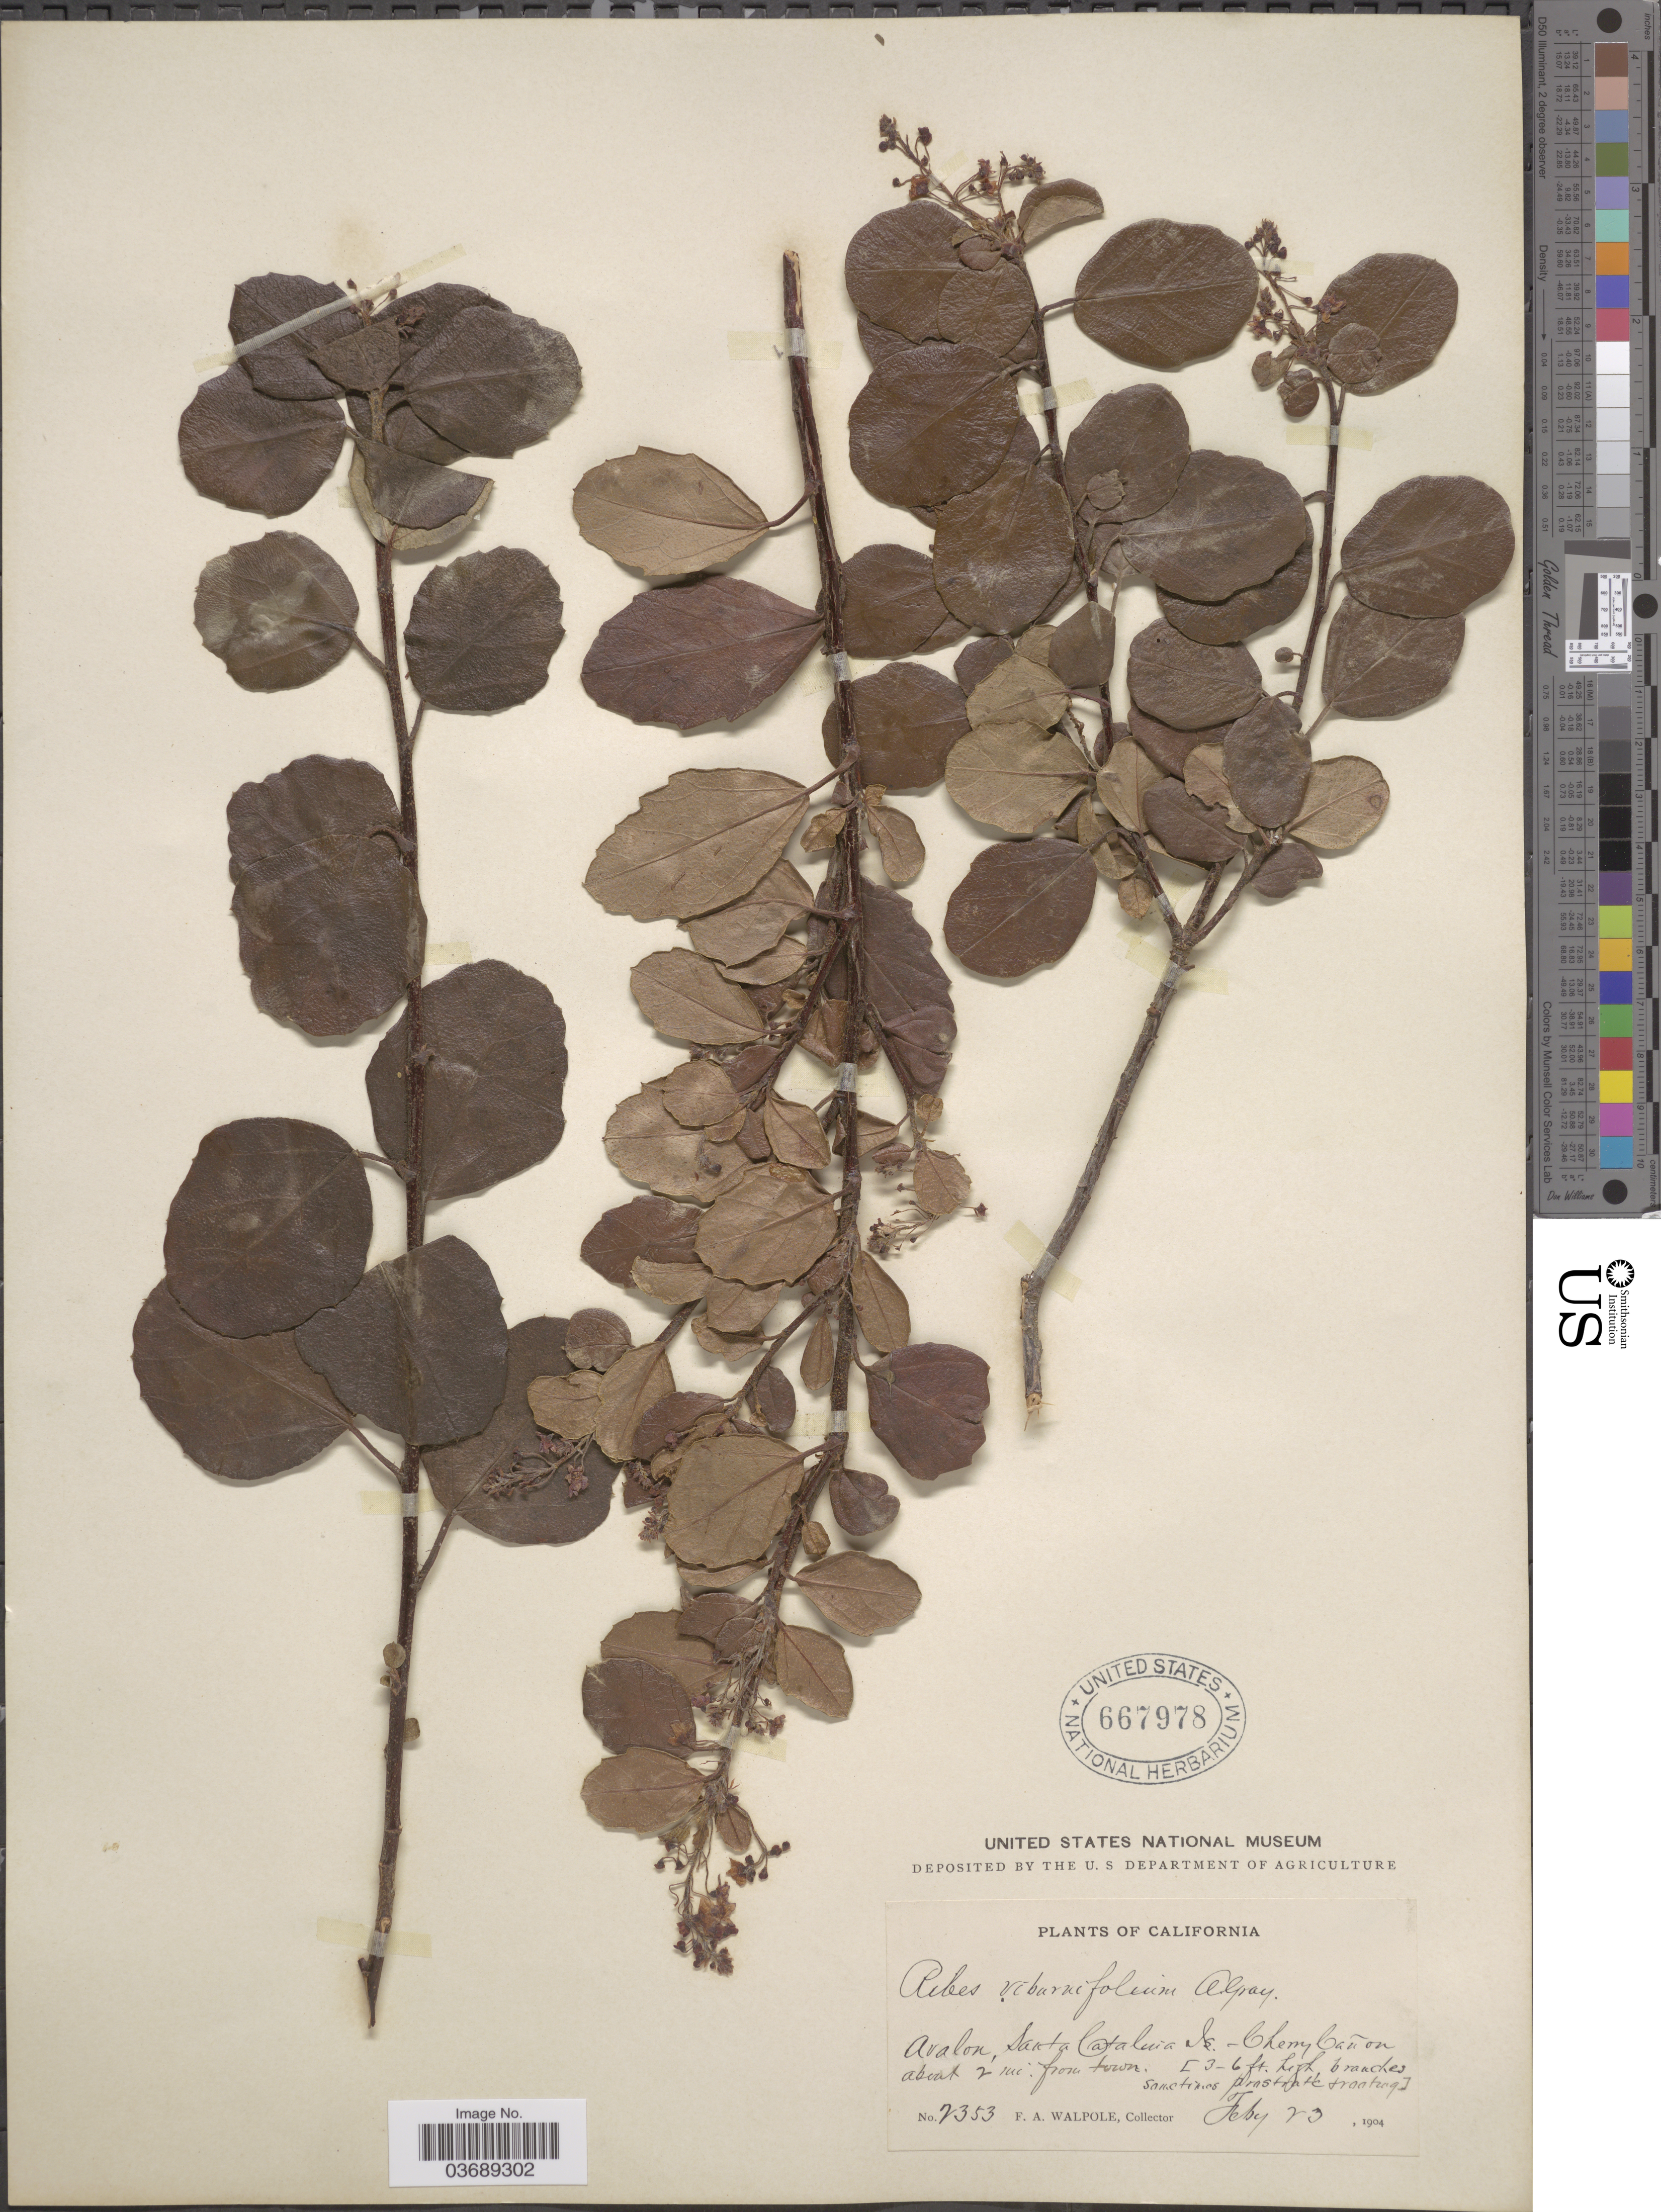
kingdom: Plantae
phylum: Tracheophyta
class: Magnoliopsida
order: Saxifragales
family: Grossulariaceae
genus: Ribes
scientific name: Ribes viburnifolium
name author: A. Gray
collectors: F. Walpole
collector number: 2353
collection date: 1904-02-23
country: United States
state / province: California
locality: Avalon, Santa Catalina Is. Cherry Cañon, about 2 mi. from town.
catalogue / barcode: US 667978